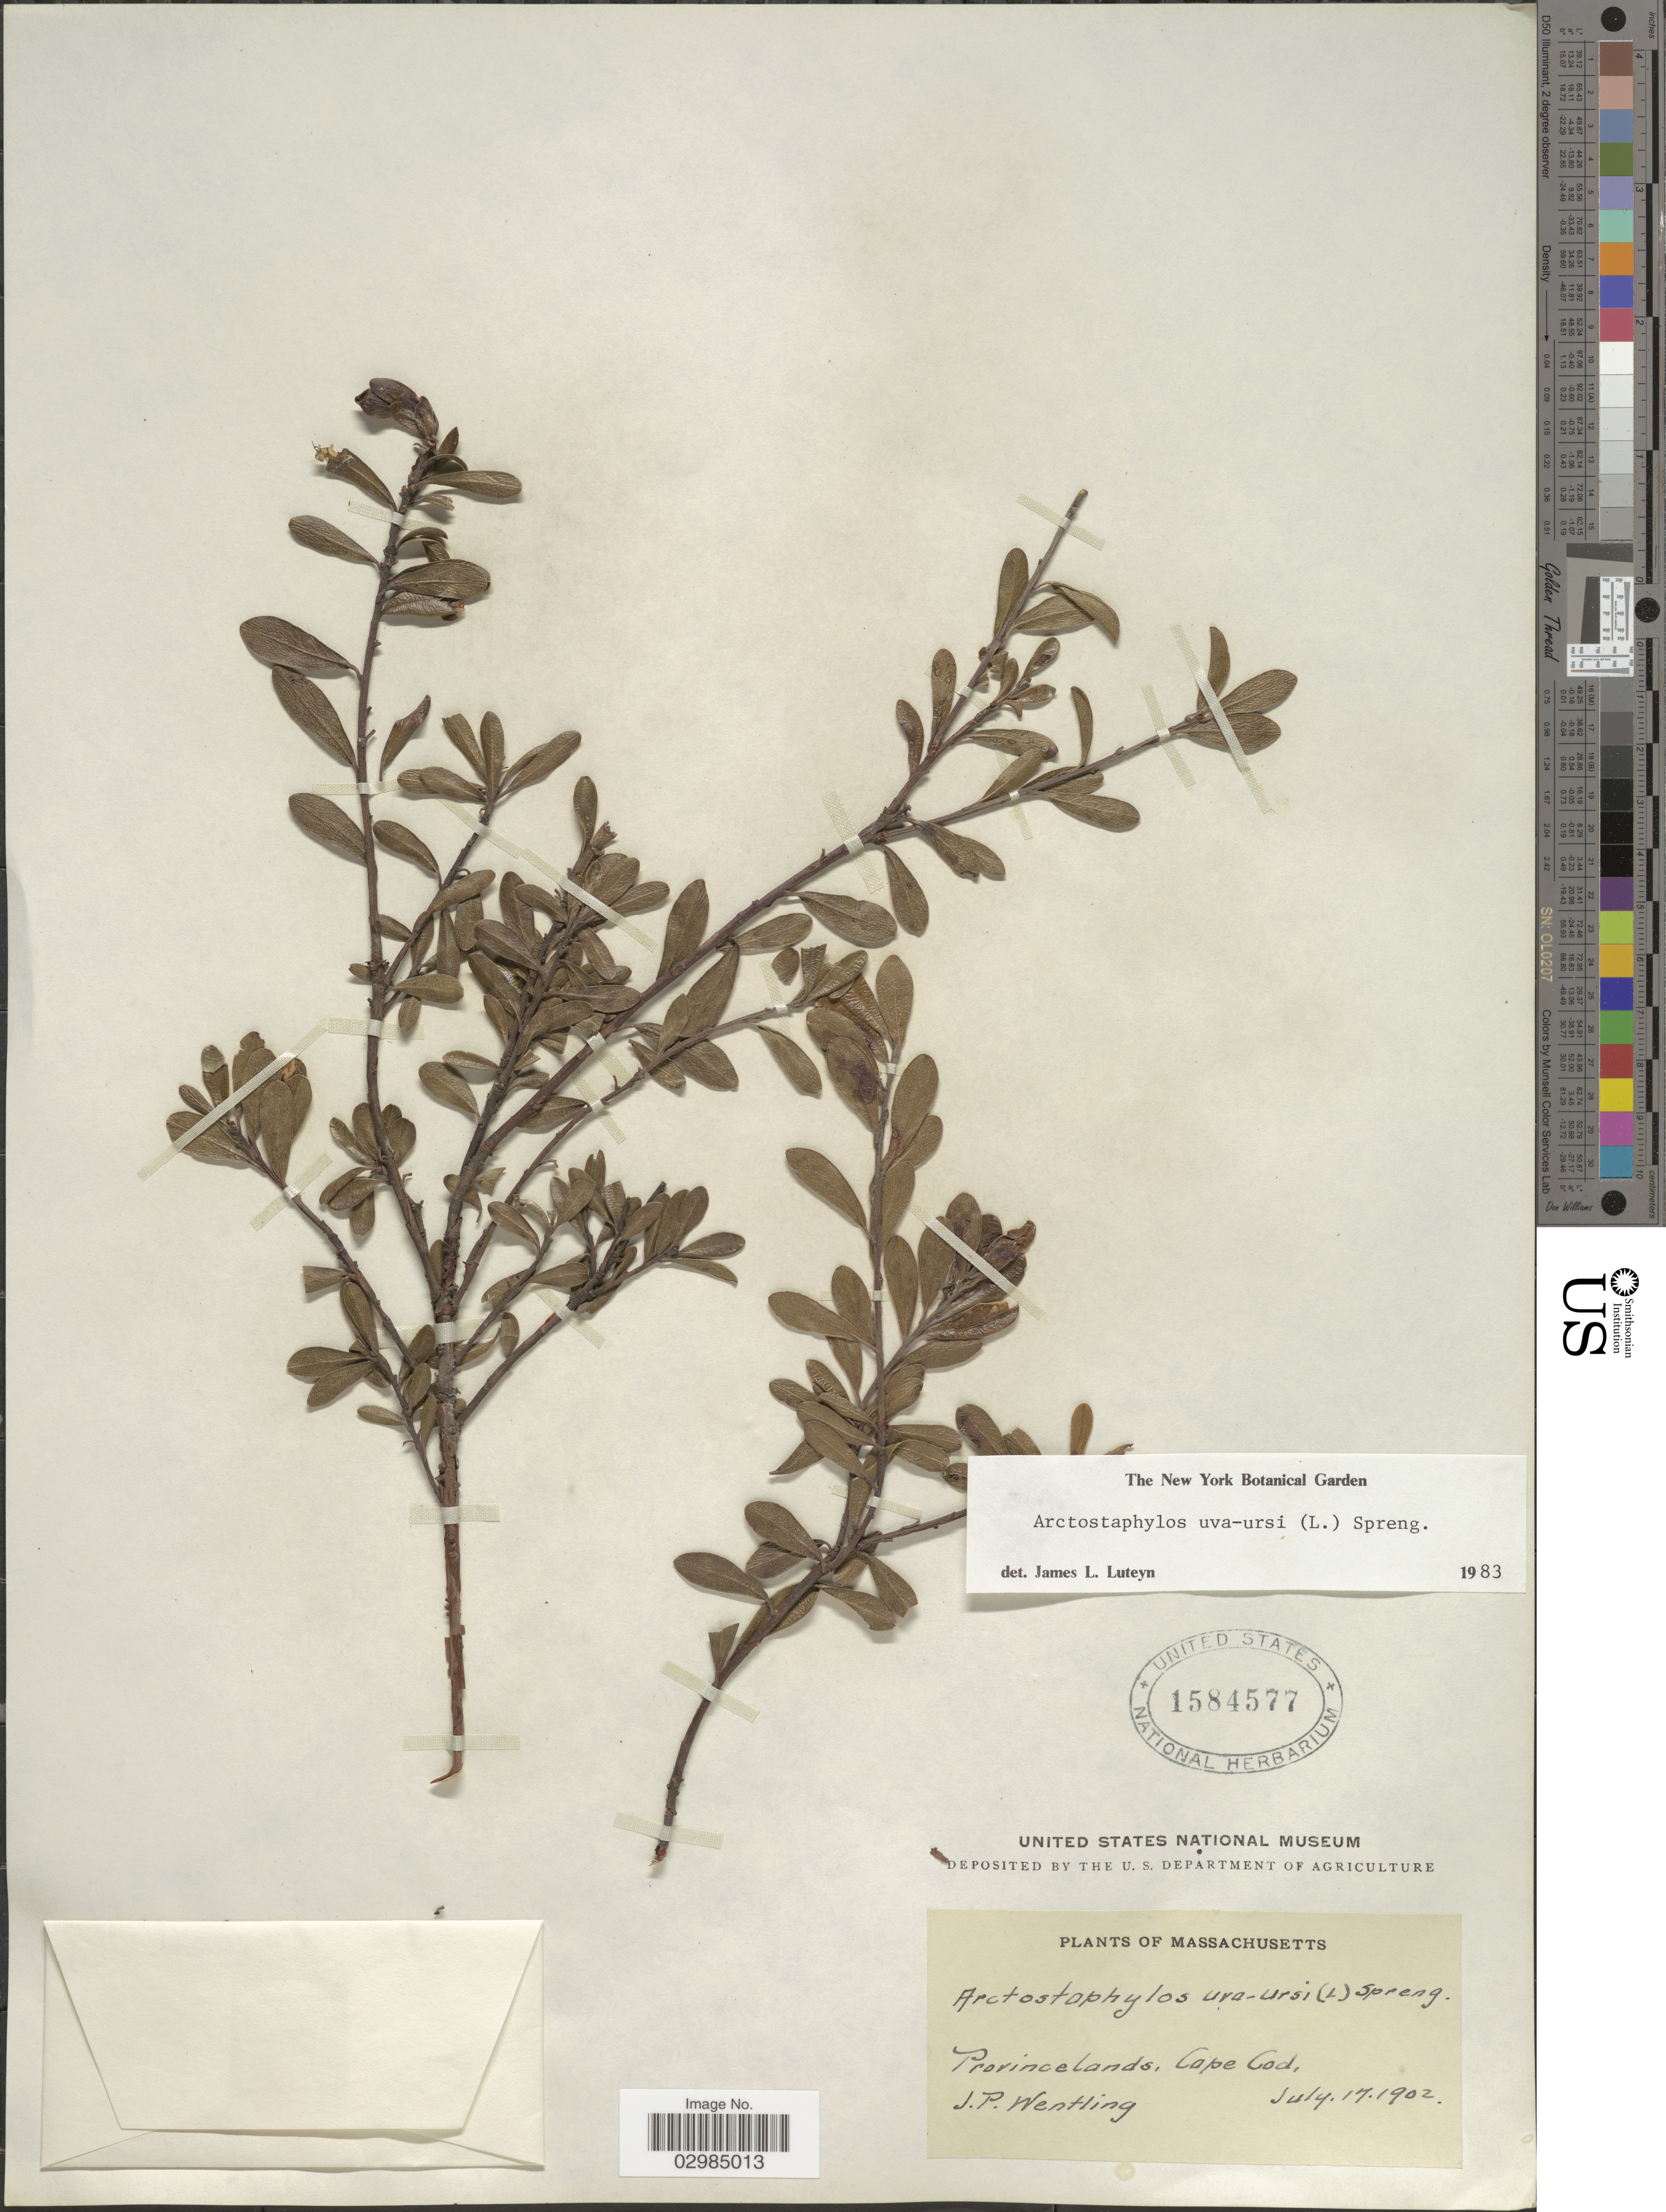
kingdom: Plantae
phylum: Tracheophyta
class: Magnoliopsida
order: Ericales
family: Ericaceae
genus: Arctostaphylos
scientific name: Arctostaphylos uva-ursi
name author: (L.) Spreng.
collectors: J. Wentling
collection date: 1902-07-17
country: United States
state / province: Massachusetts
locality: Provincelands, Cape Cod.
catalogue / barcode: US 1584577